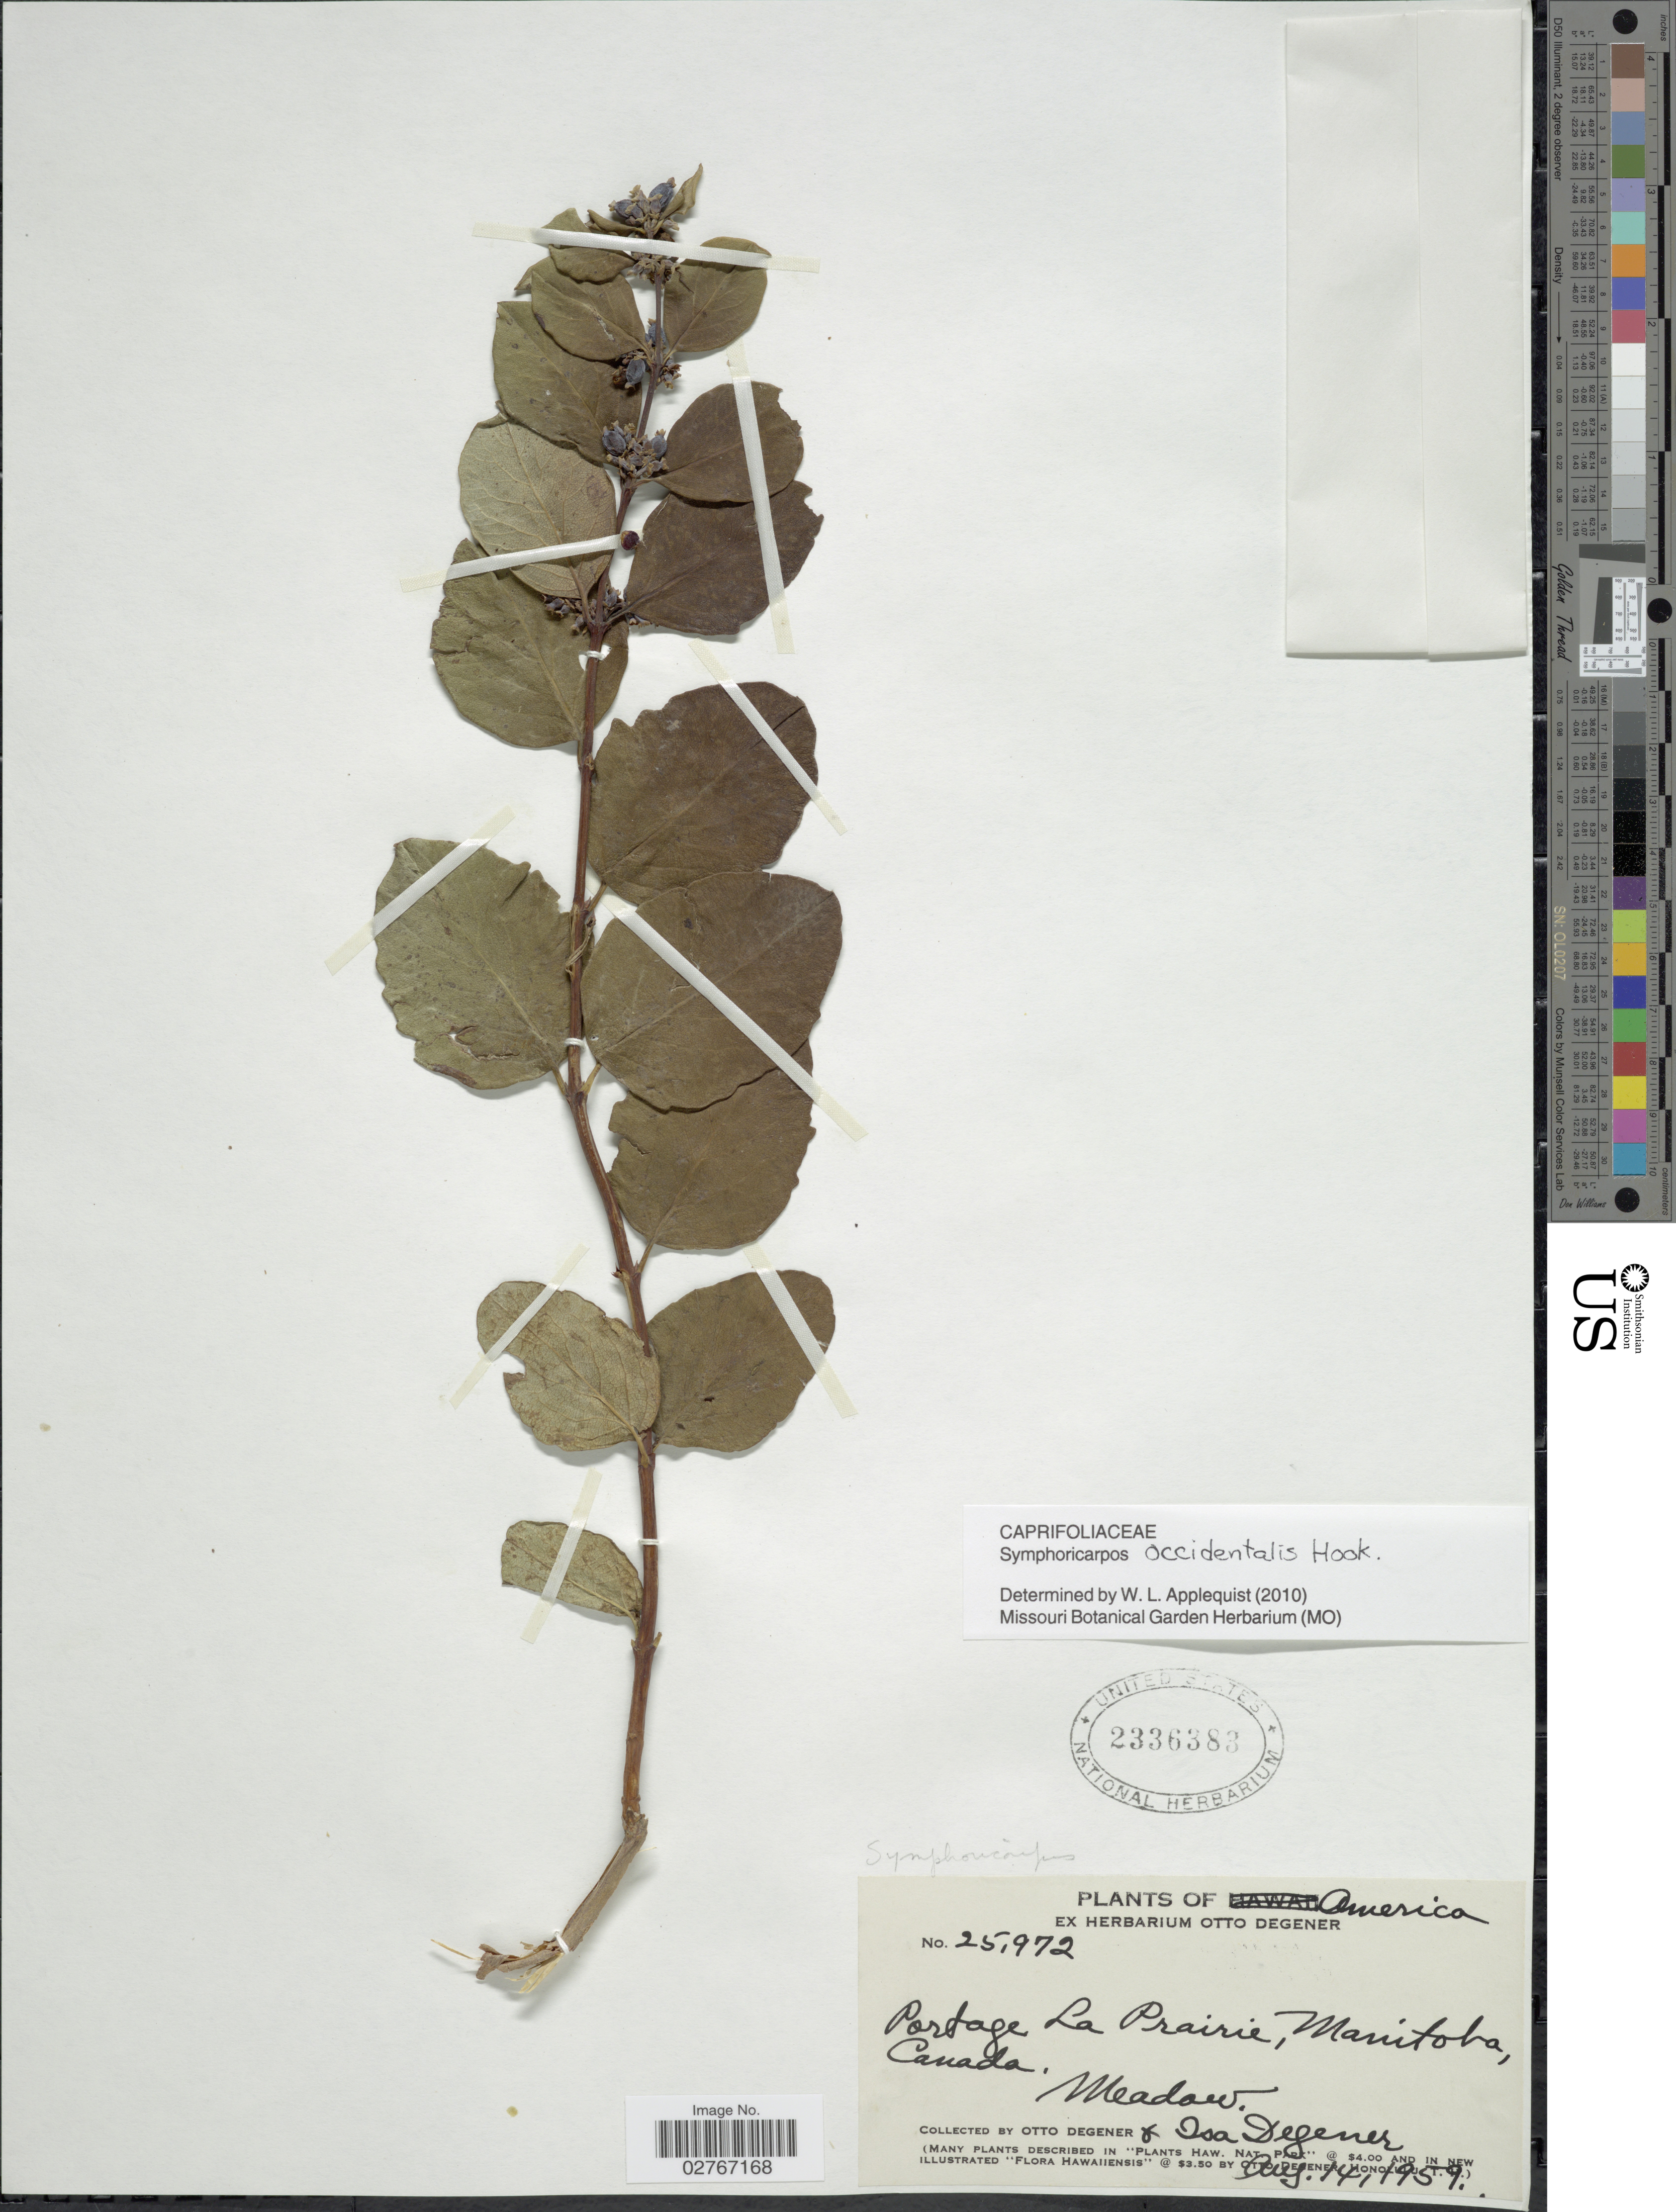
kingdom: Plantae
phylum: Tracheophyta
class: Magnoliopsida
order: Dipsacales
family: Caprifoliaceae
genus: Symphoricarpos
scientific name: Symphoricarpos occidentalis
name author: (R. Br.) Hook.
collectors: O. Degener & I. Degener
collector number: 25972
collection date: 1959-08-14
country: Canada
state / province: Manitoba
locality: Portage La Prairie, Manitoba.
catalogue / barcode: US 2336383